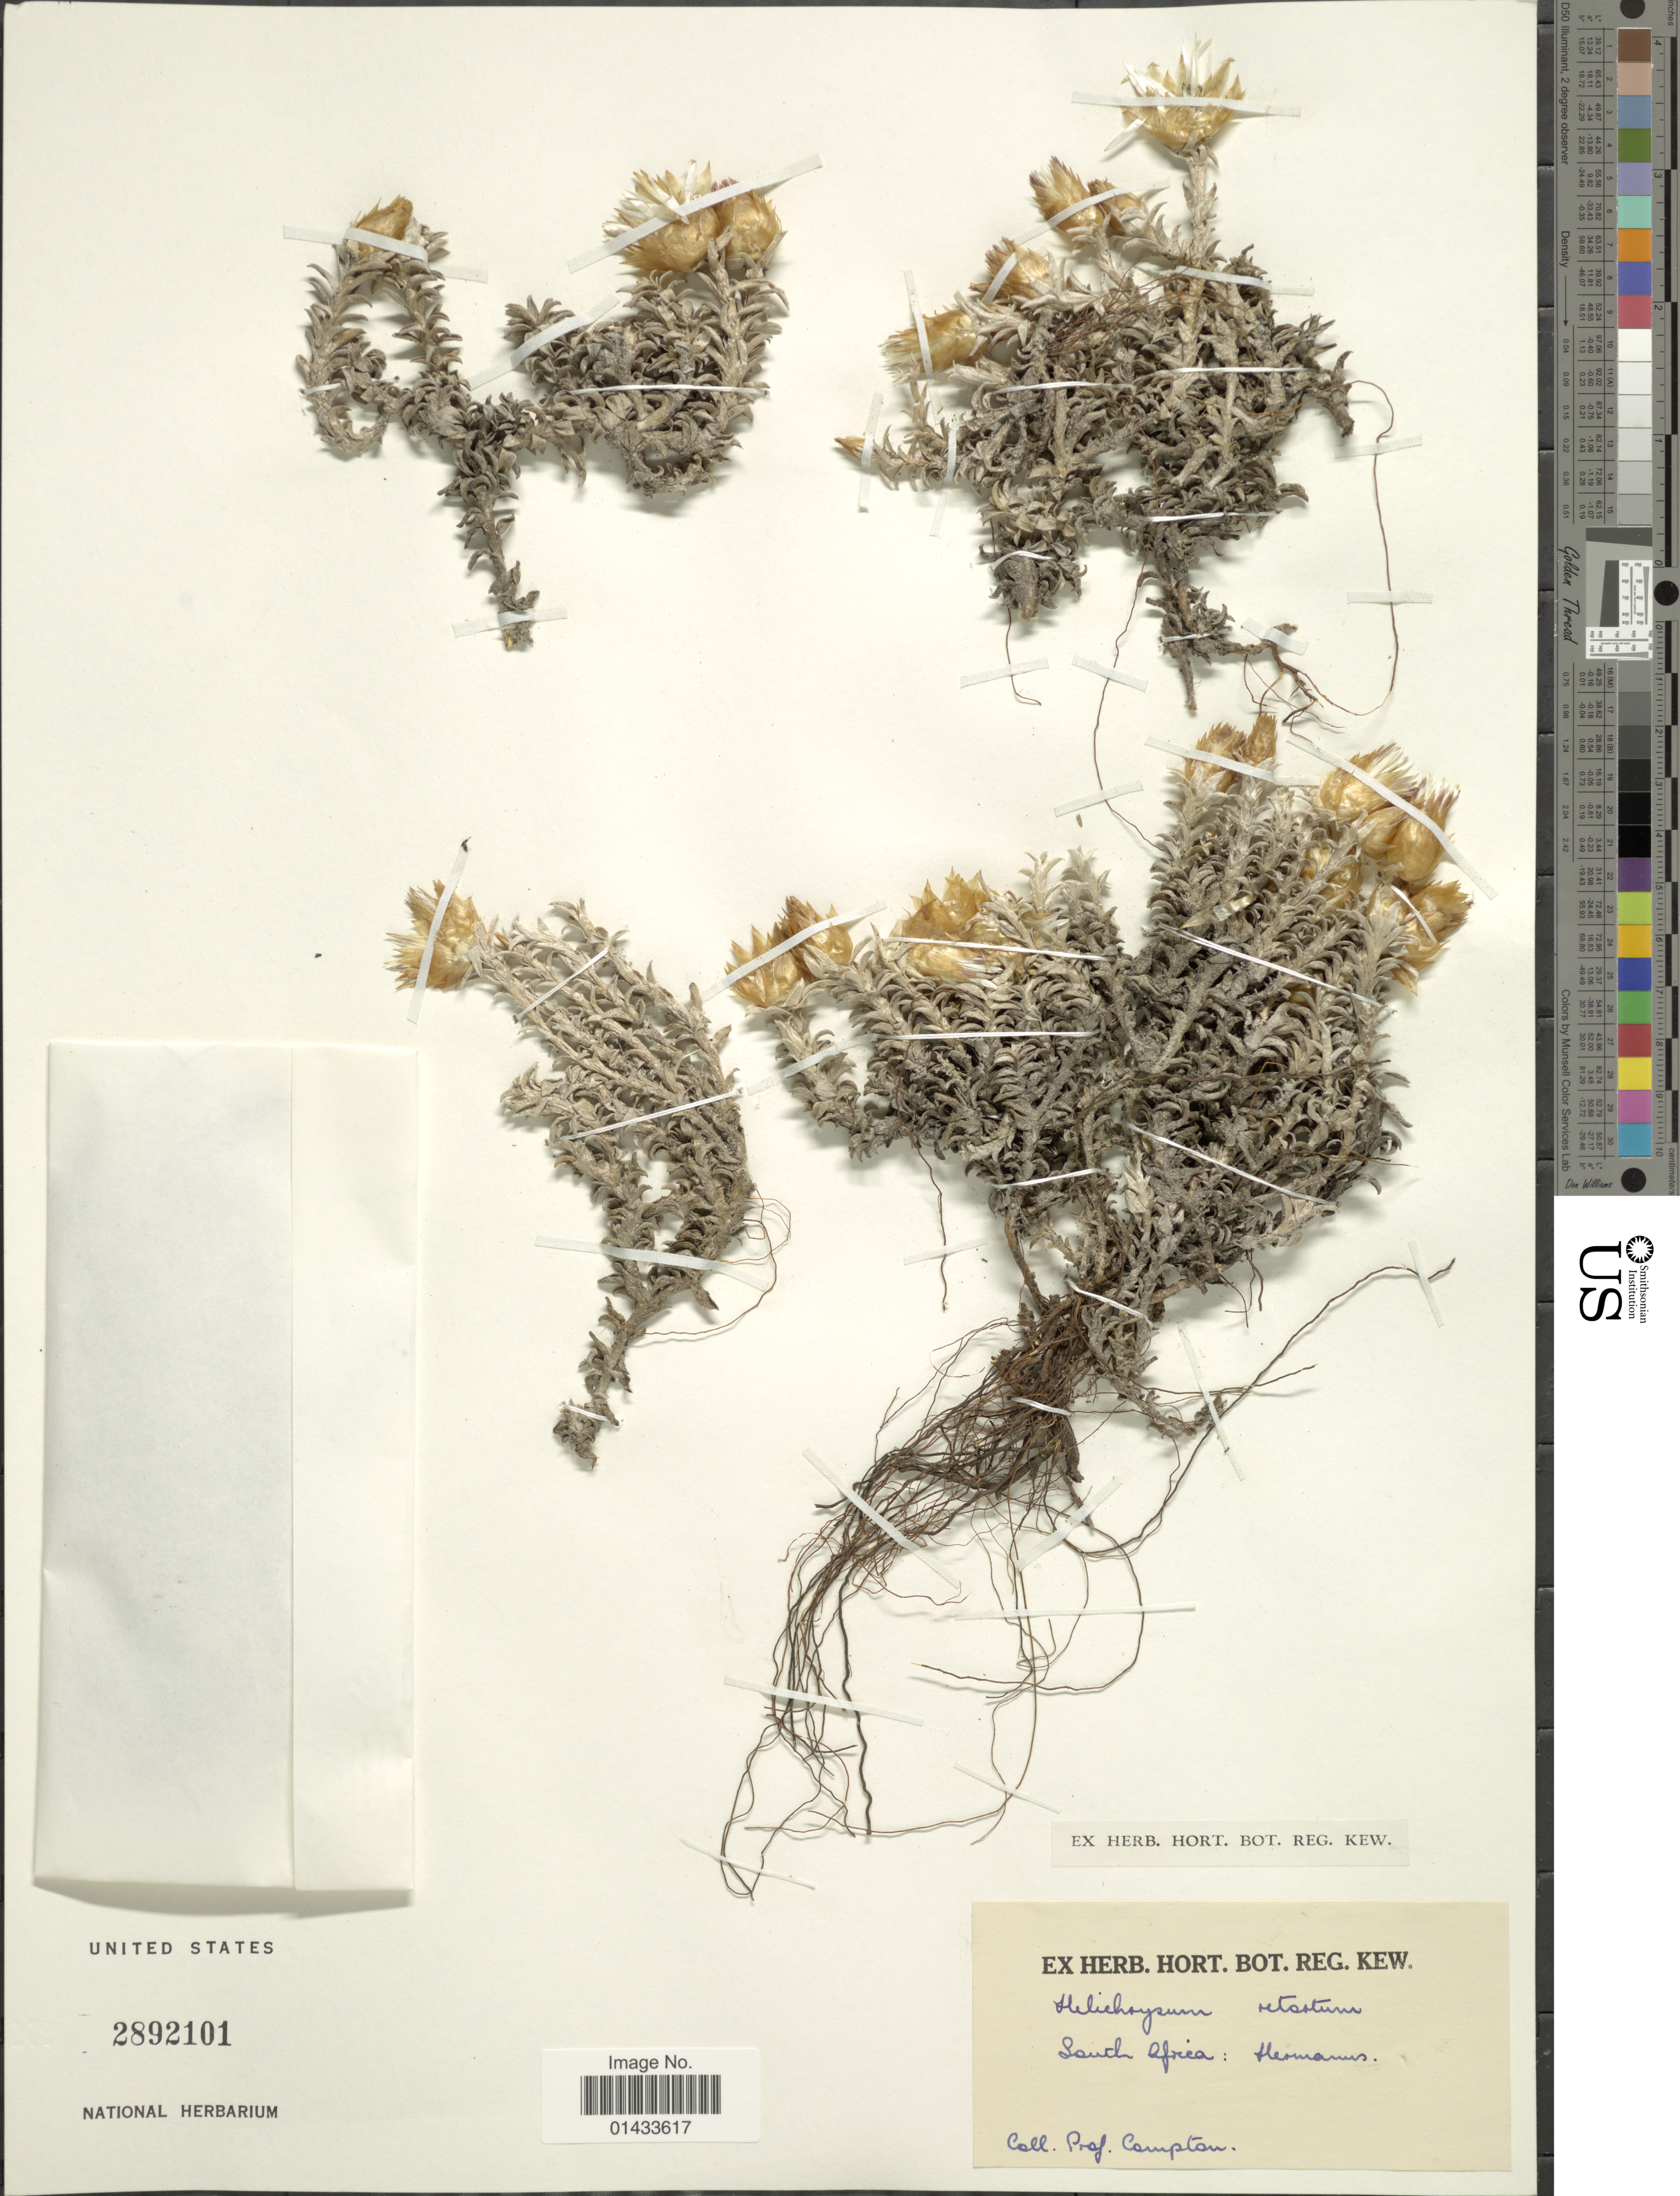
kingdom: Plantae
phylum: Tracheophyta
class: Magnoliopsida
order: Asterales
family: Asteraceae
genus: Helichrysum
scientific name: Helichrysum retortum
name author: (L.) Willd.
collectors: -. Compton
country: South Africa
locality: Hermanus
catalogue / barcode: US 2892101